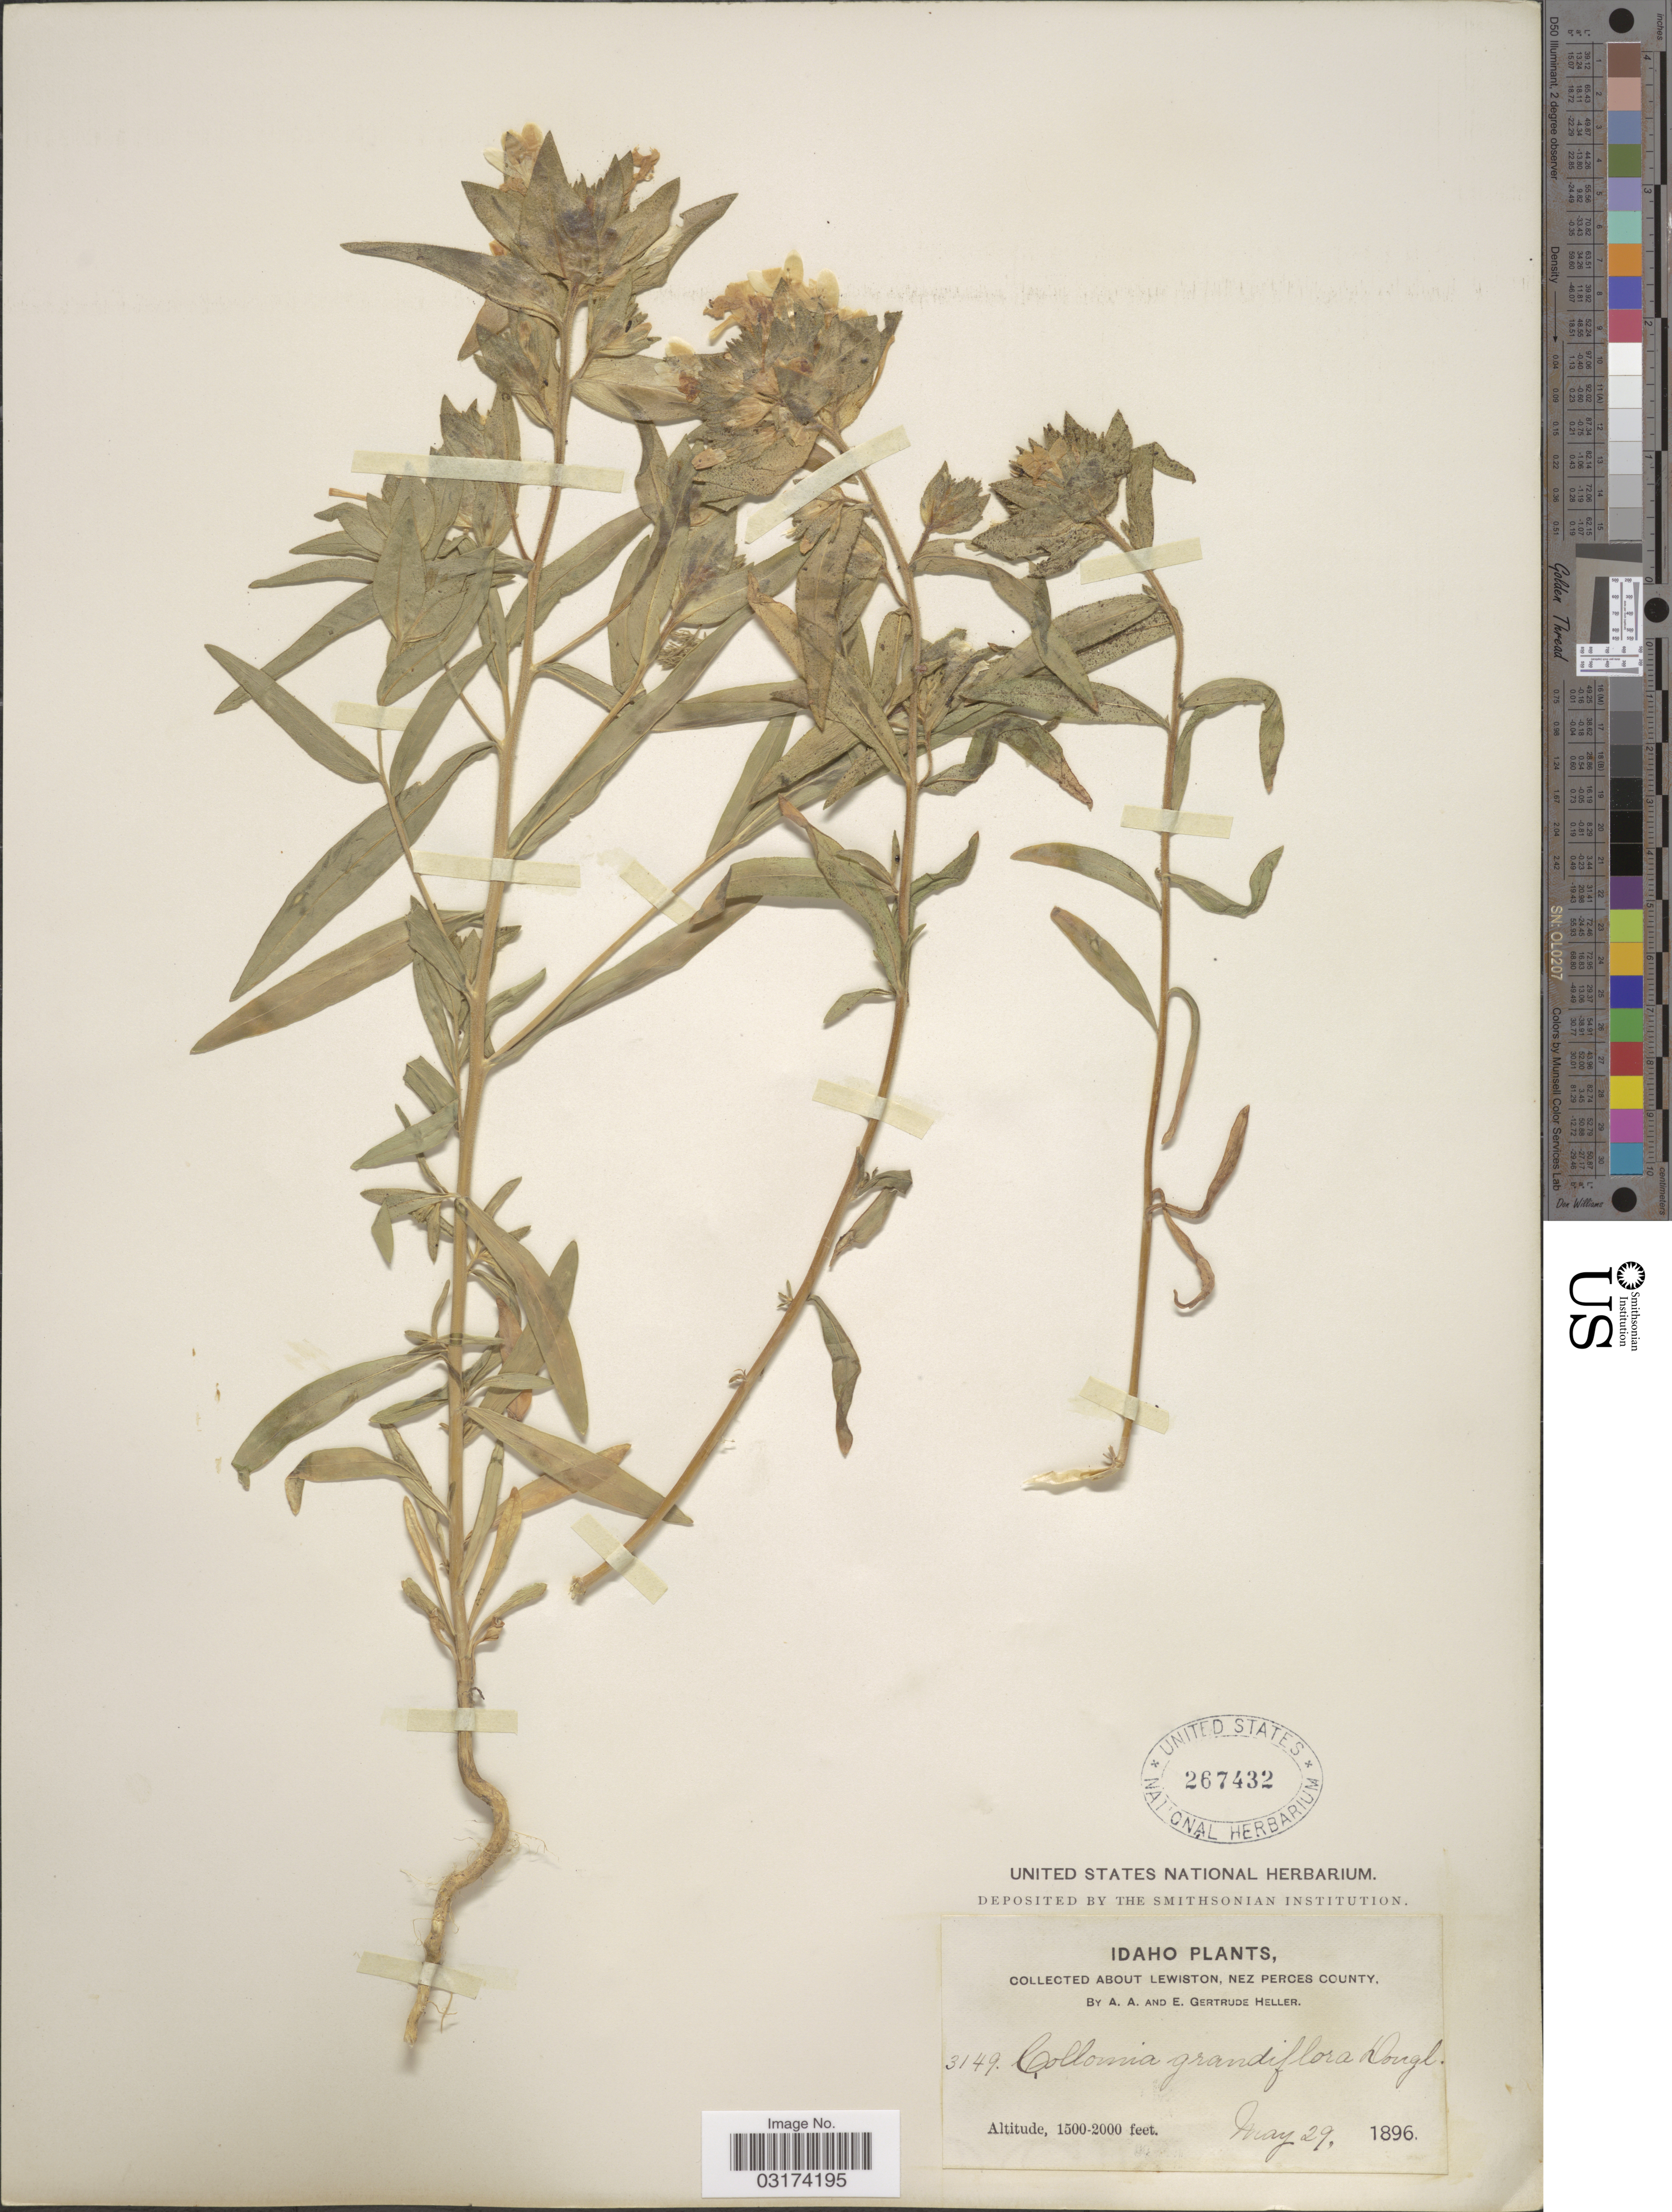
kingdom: Plantae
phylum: Tracheophyta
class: Magnoliopsida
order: Ericales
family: Polemoniaceae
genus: Collomia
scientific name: Collomia grandiflora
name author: Douglas ex Lindl.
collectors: A. A. Heller & E. Gertrude Heller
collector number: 3149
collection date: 1896-05-29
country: United States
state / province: Idaho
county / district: Nez Perce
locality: About Lewiston.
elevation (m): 457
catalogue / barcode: US 267432